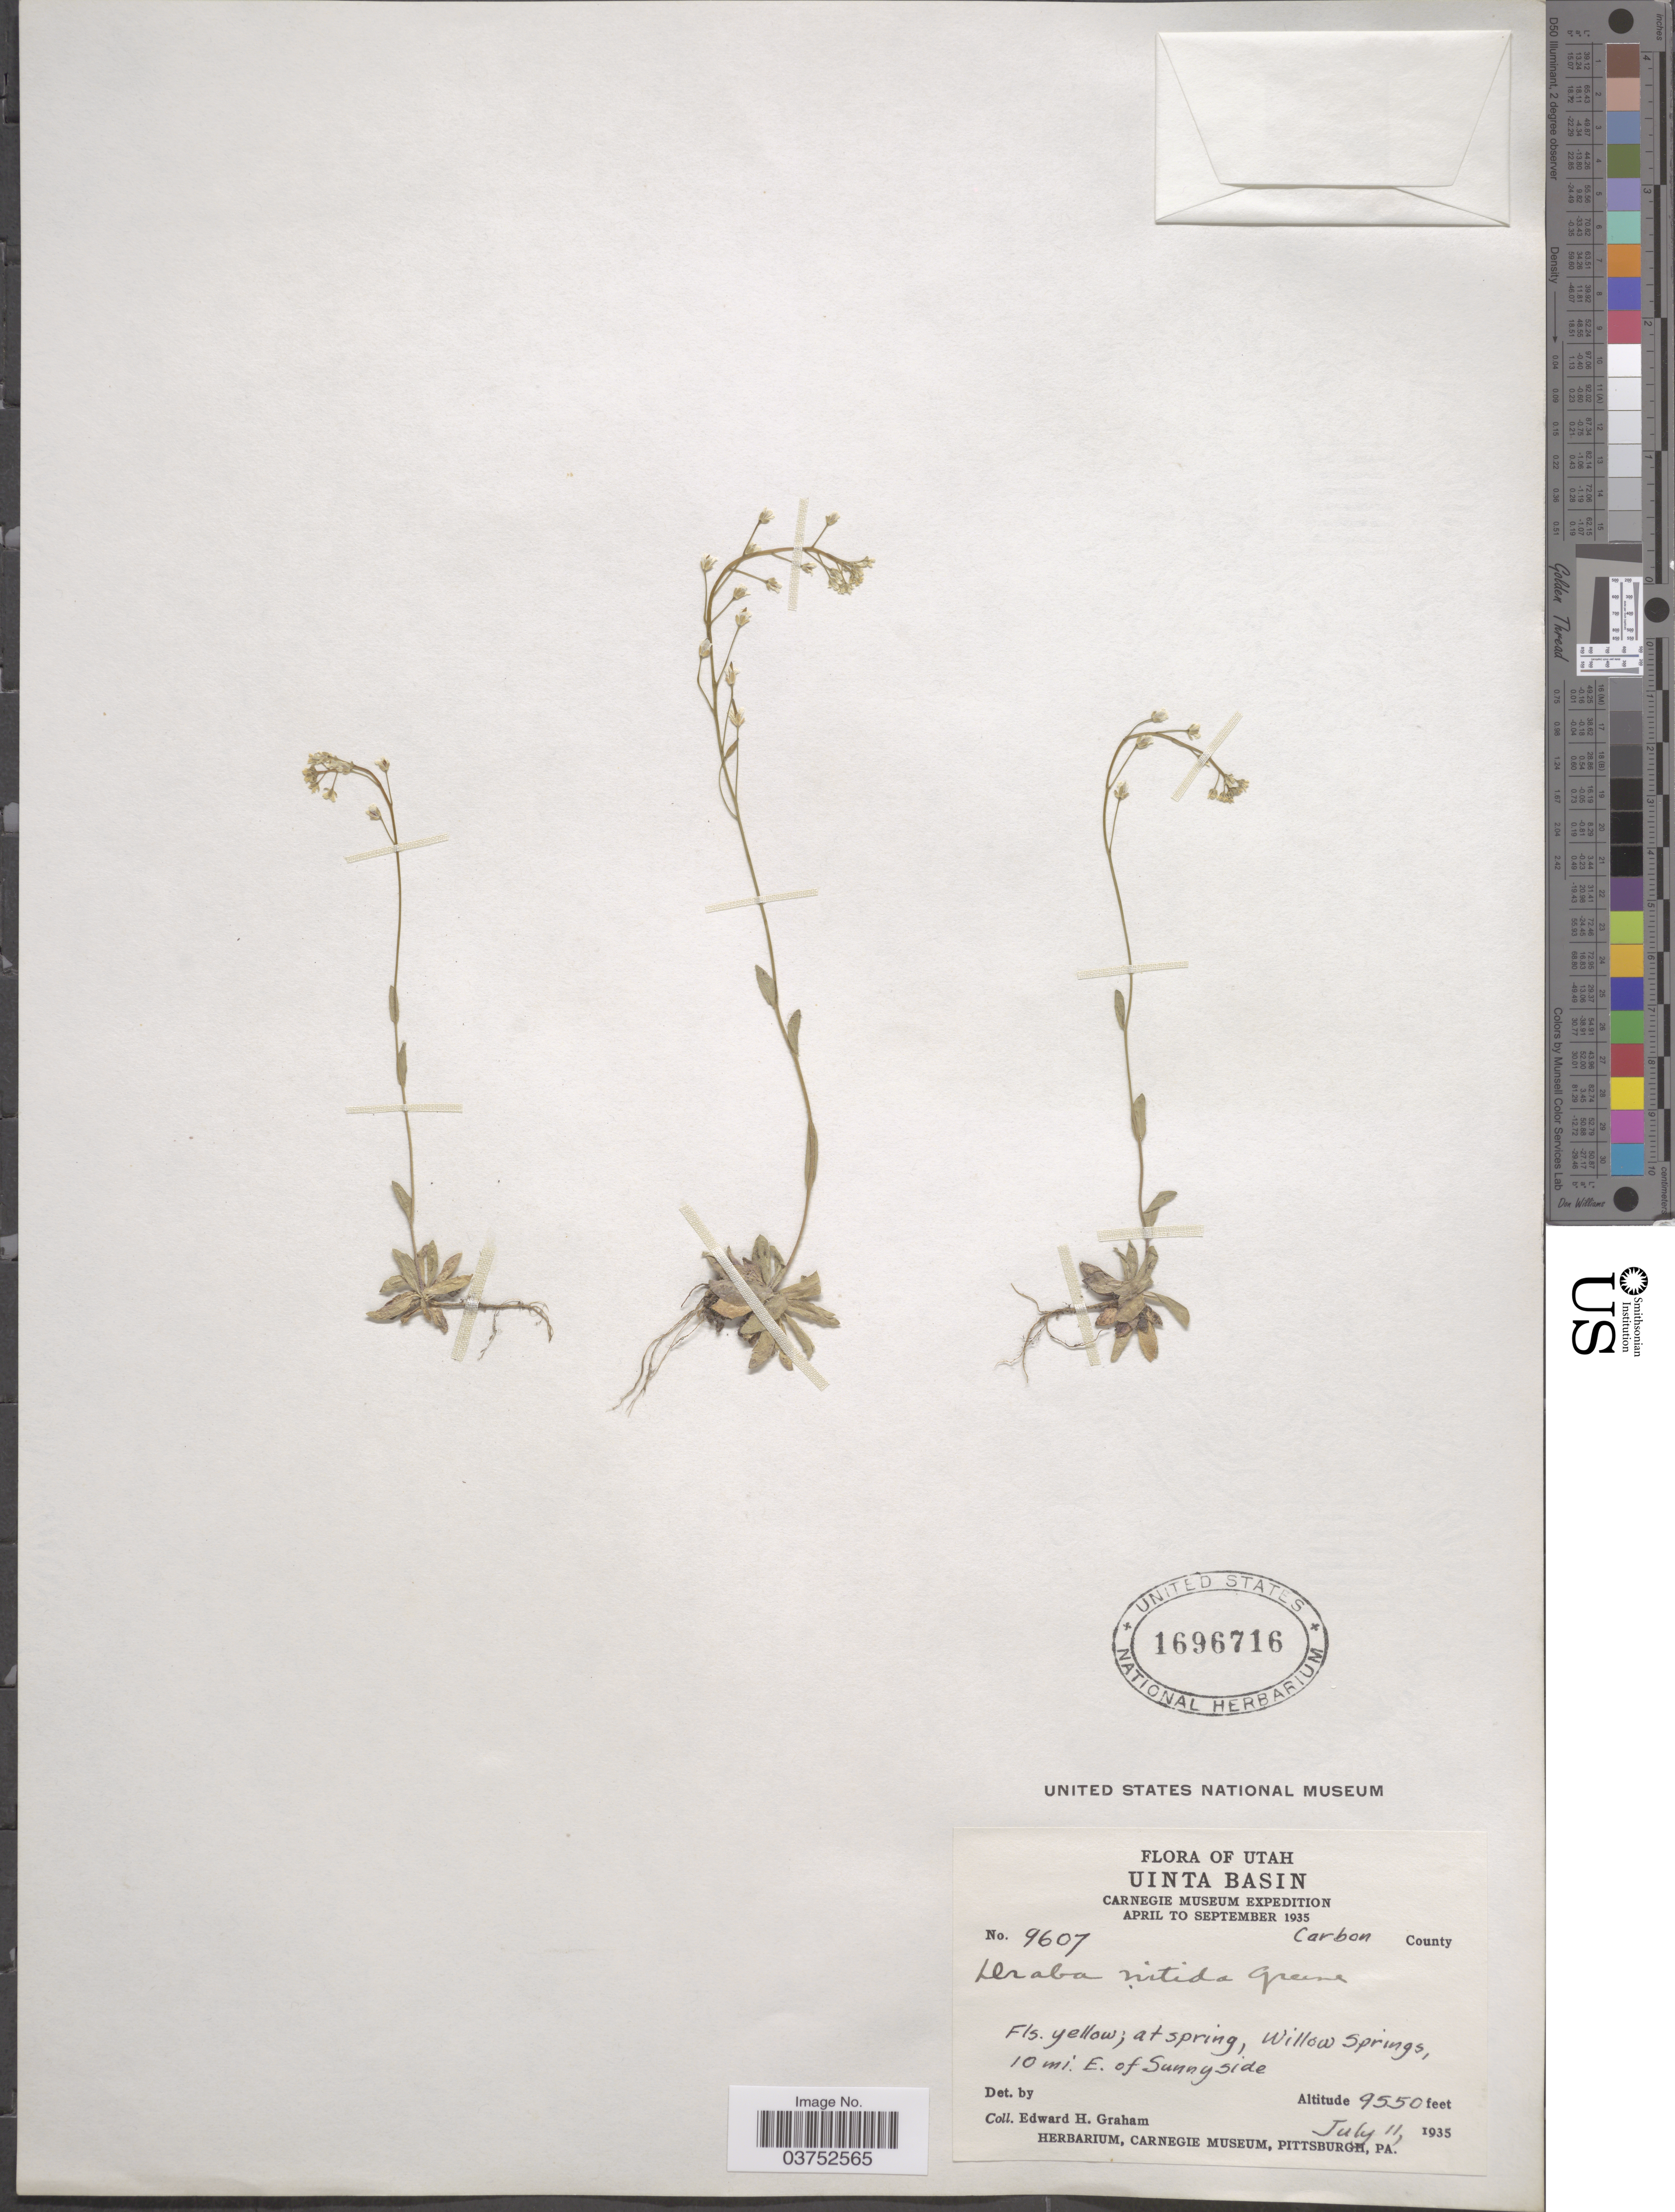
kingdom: Plantae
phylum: Tracheophyta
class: Magnoliopsida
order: Brassicales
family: Brassicaceae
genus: Draba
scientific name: Draba stenoloba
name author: Ledeb.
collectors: E. H. Graham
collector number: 9607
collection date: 1935-07-11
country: United States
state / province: Utah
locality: Uinta Basin. Carbon County. Willow Springs, 10 mi. E. of Sunnyside.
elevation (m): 2911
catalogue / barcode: US 1696716